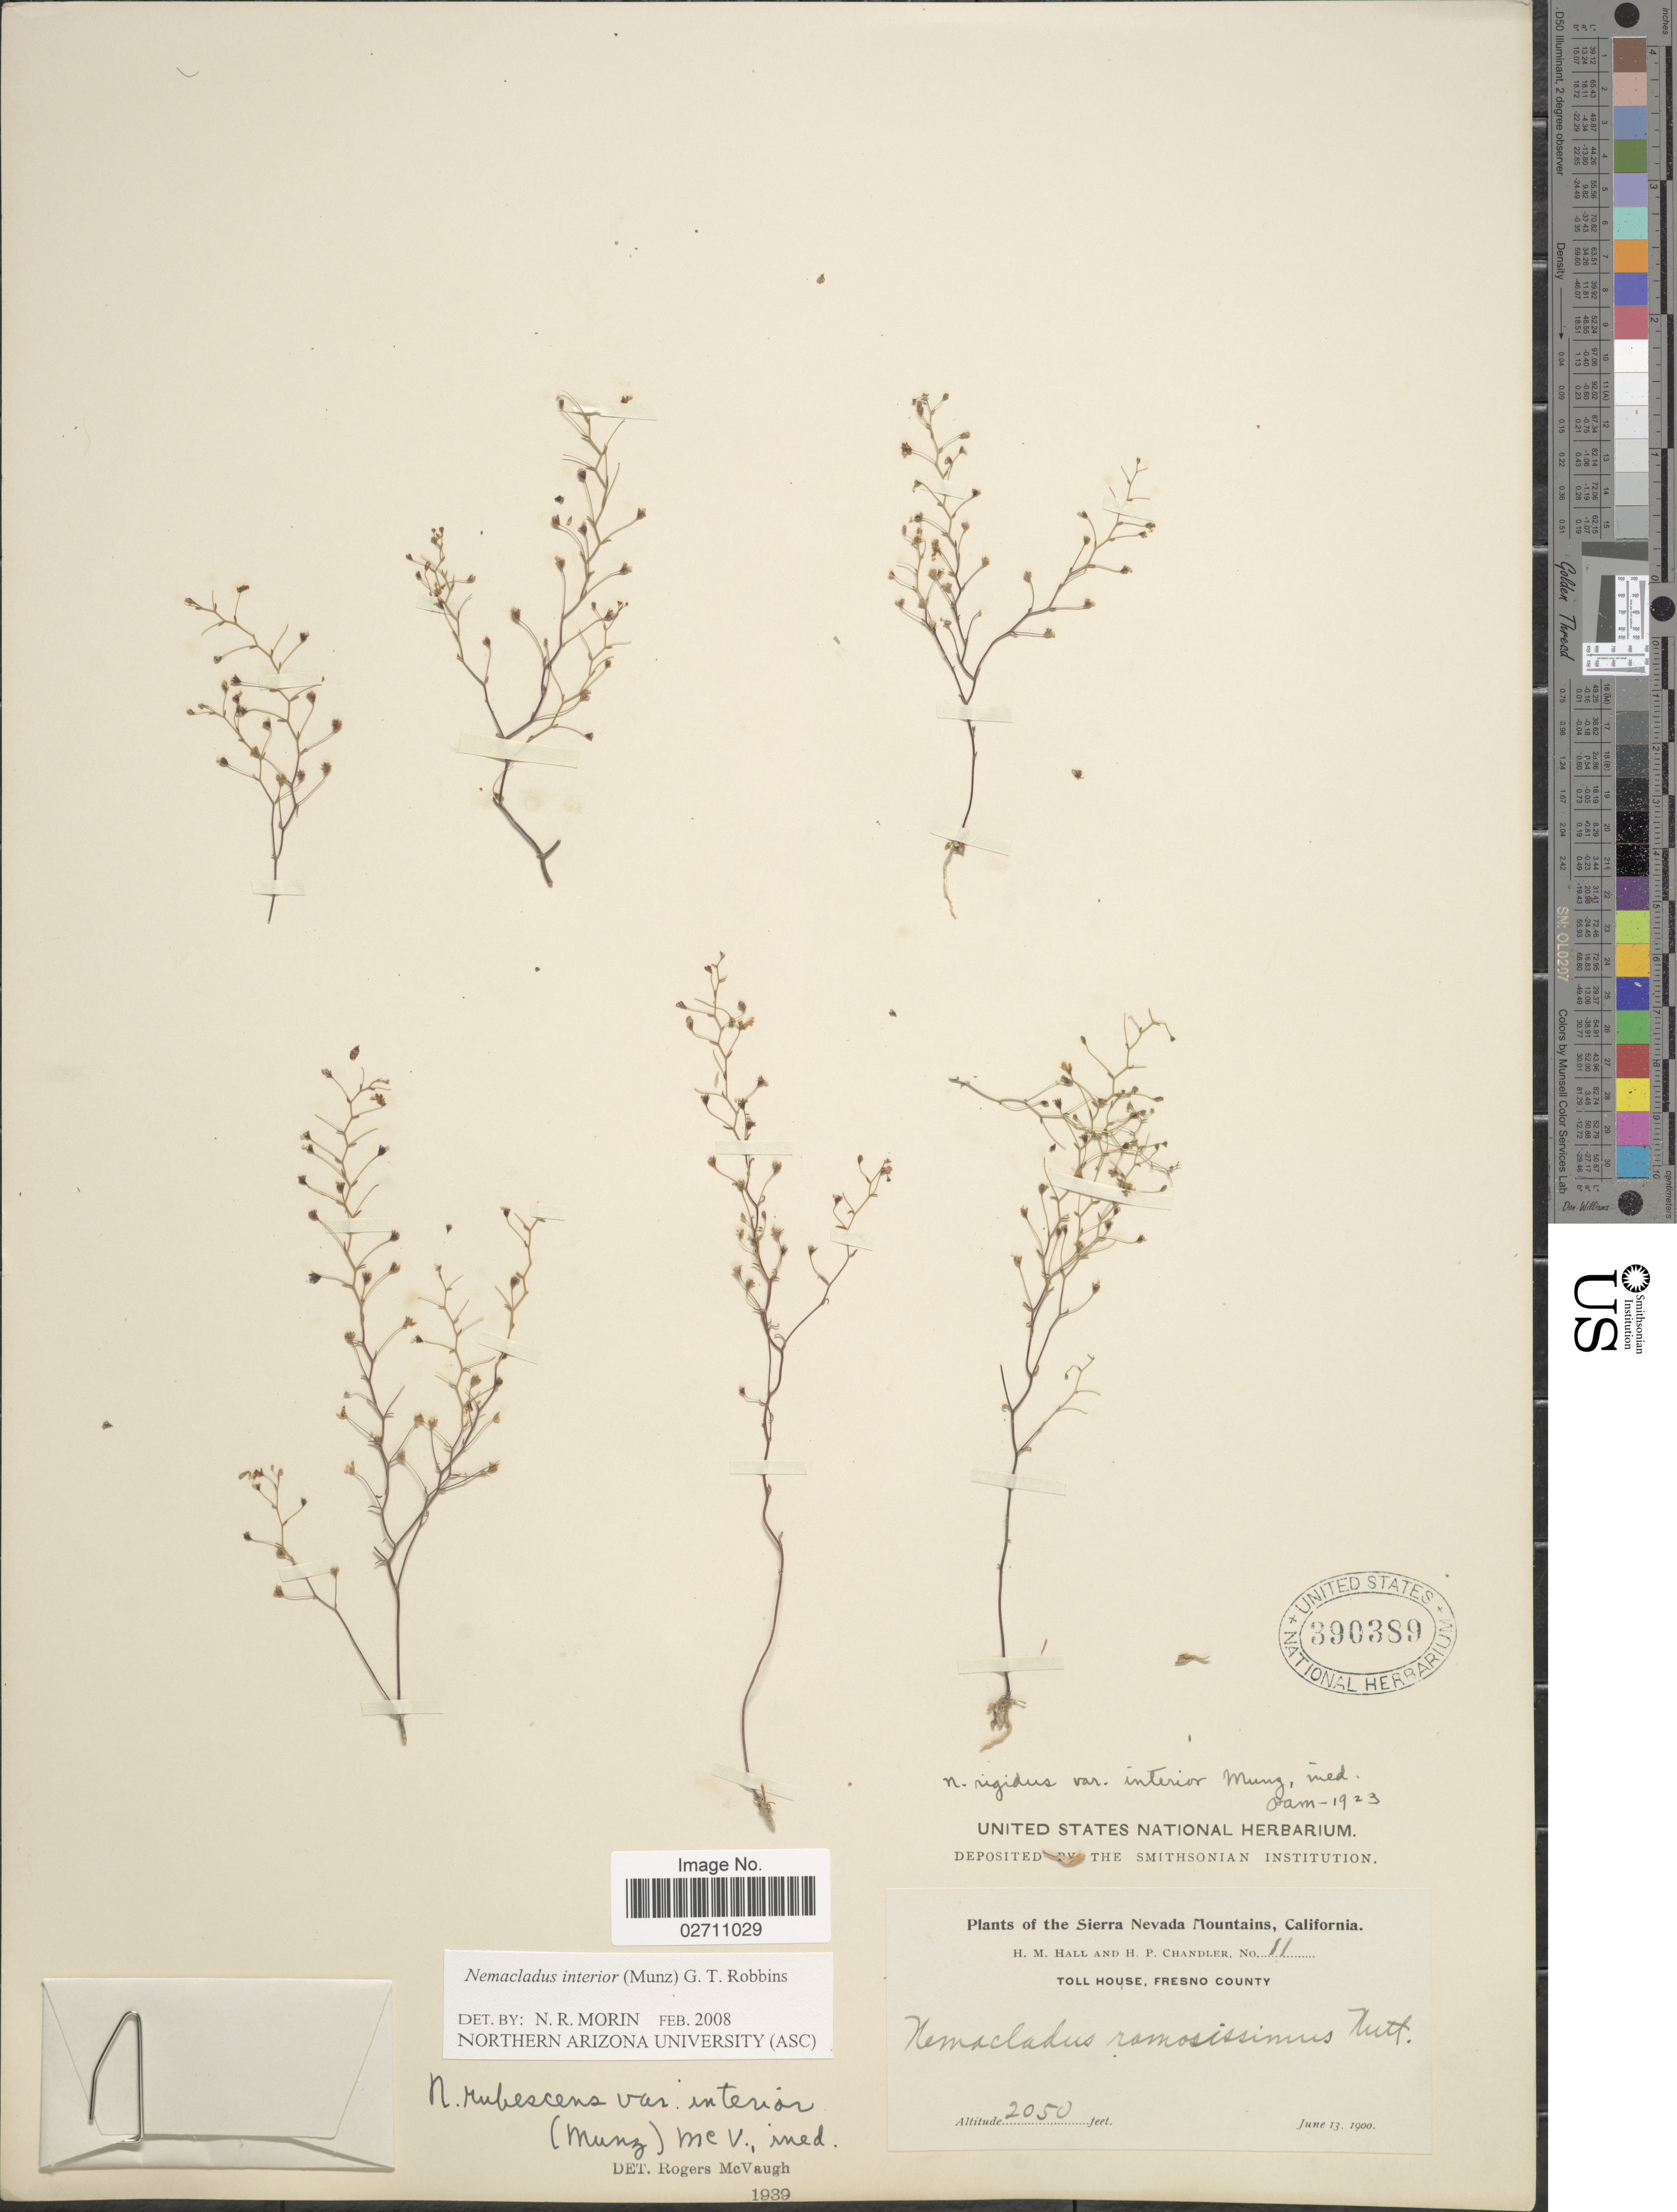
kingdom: Plantae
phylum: Tracheophyta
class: Magnoliopsida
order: Asterales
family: Campanulaceae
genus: Nemacladus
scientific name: Nemacladus interior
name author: (Munz) G.T. Robbins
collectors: H. M. Hall & H. Chandler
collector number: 11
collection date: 1900-06-13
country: United States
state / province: California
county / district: Fresno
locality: The Sierra Nevada Mountains, California, Toll House, Fresno County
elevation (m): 625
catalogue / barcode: US 390389